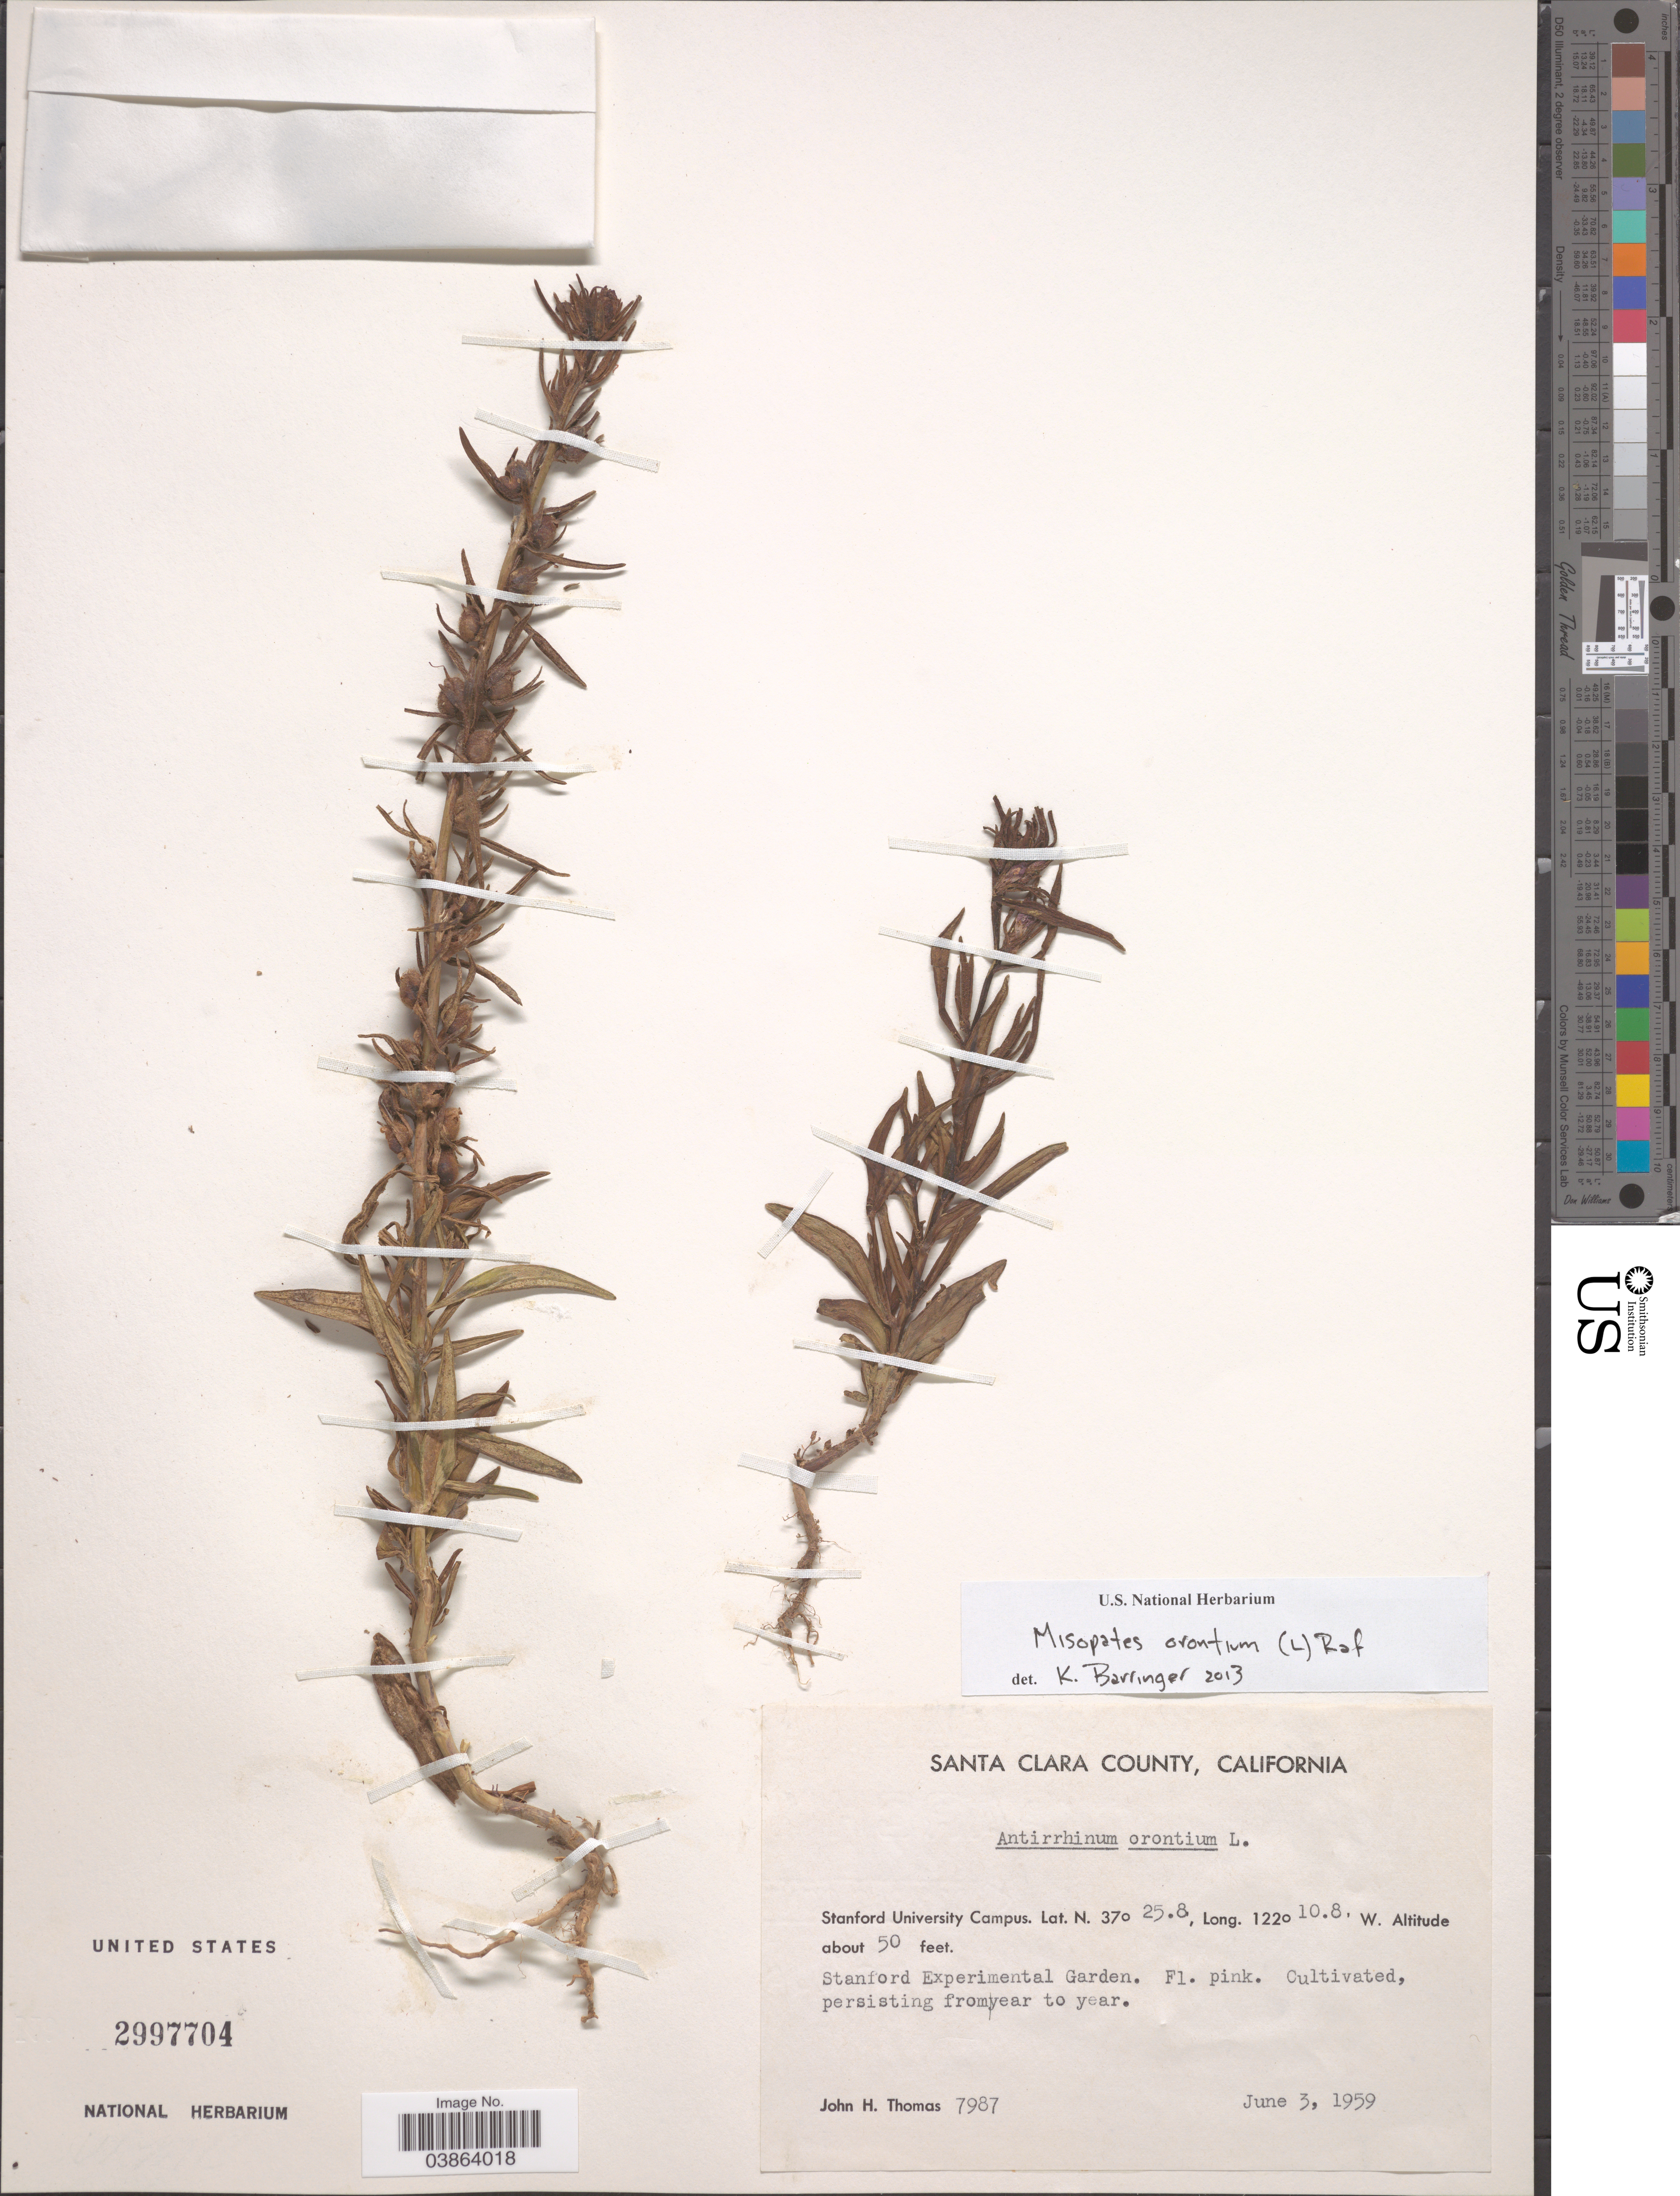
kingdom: Plantae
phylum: Tracheophyta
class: Magnoliopsida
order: Lamiales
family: Plantaginaceae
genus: Misopates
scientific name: Misopates orontium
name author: (L.) Raf.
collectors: J. H. Thomas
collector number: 7987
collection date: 1959-06-03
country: United States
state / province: California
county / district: Santa Clara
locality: Santa Clara County. Stanford University Campus. Stanford Experimental Garden.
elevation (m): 15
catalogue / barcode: US 2997704